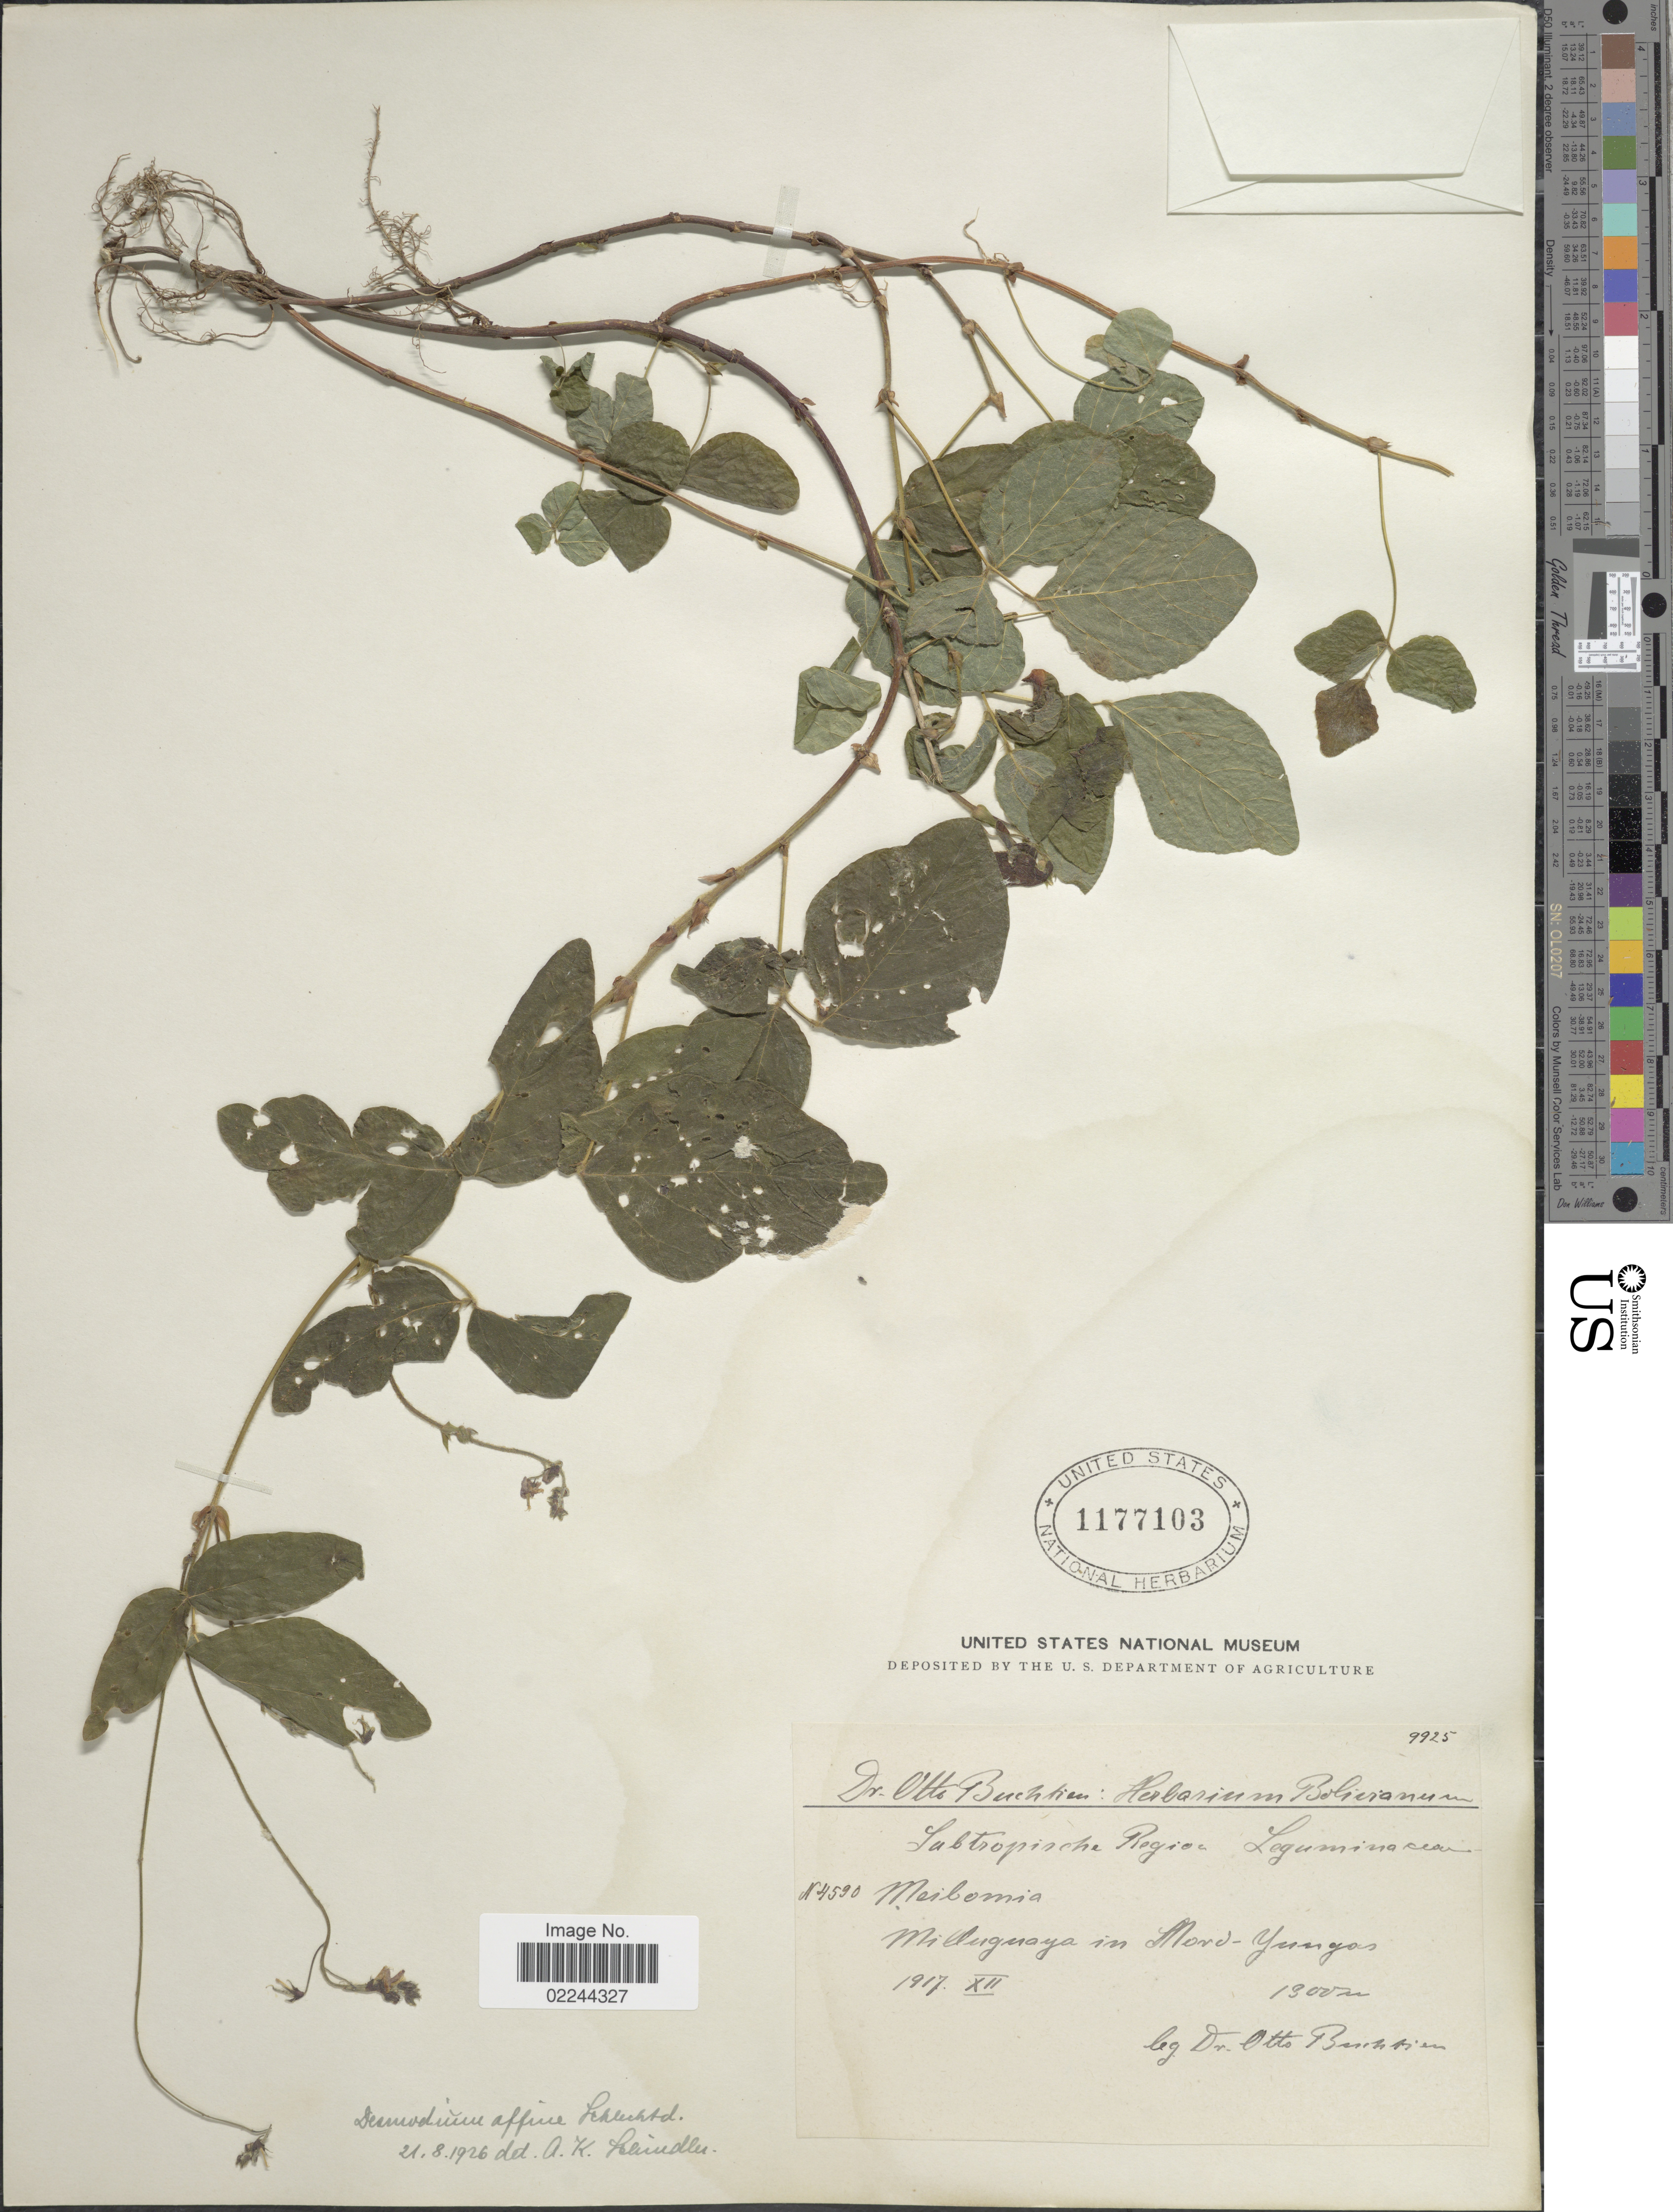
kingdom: Plantae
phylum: Tracheophyta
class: Magnoliopsida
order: Fabales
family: Fabaceae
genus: Desmodium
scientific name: Desmodium affine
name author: Schltdl.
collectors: O. Buchtien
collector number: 4590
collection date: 1917-12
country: Bolivia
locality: Milluguaya in Nord-Yungas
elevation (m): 1300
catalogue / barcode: US 1177103